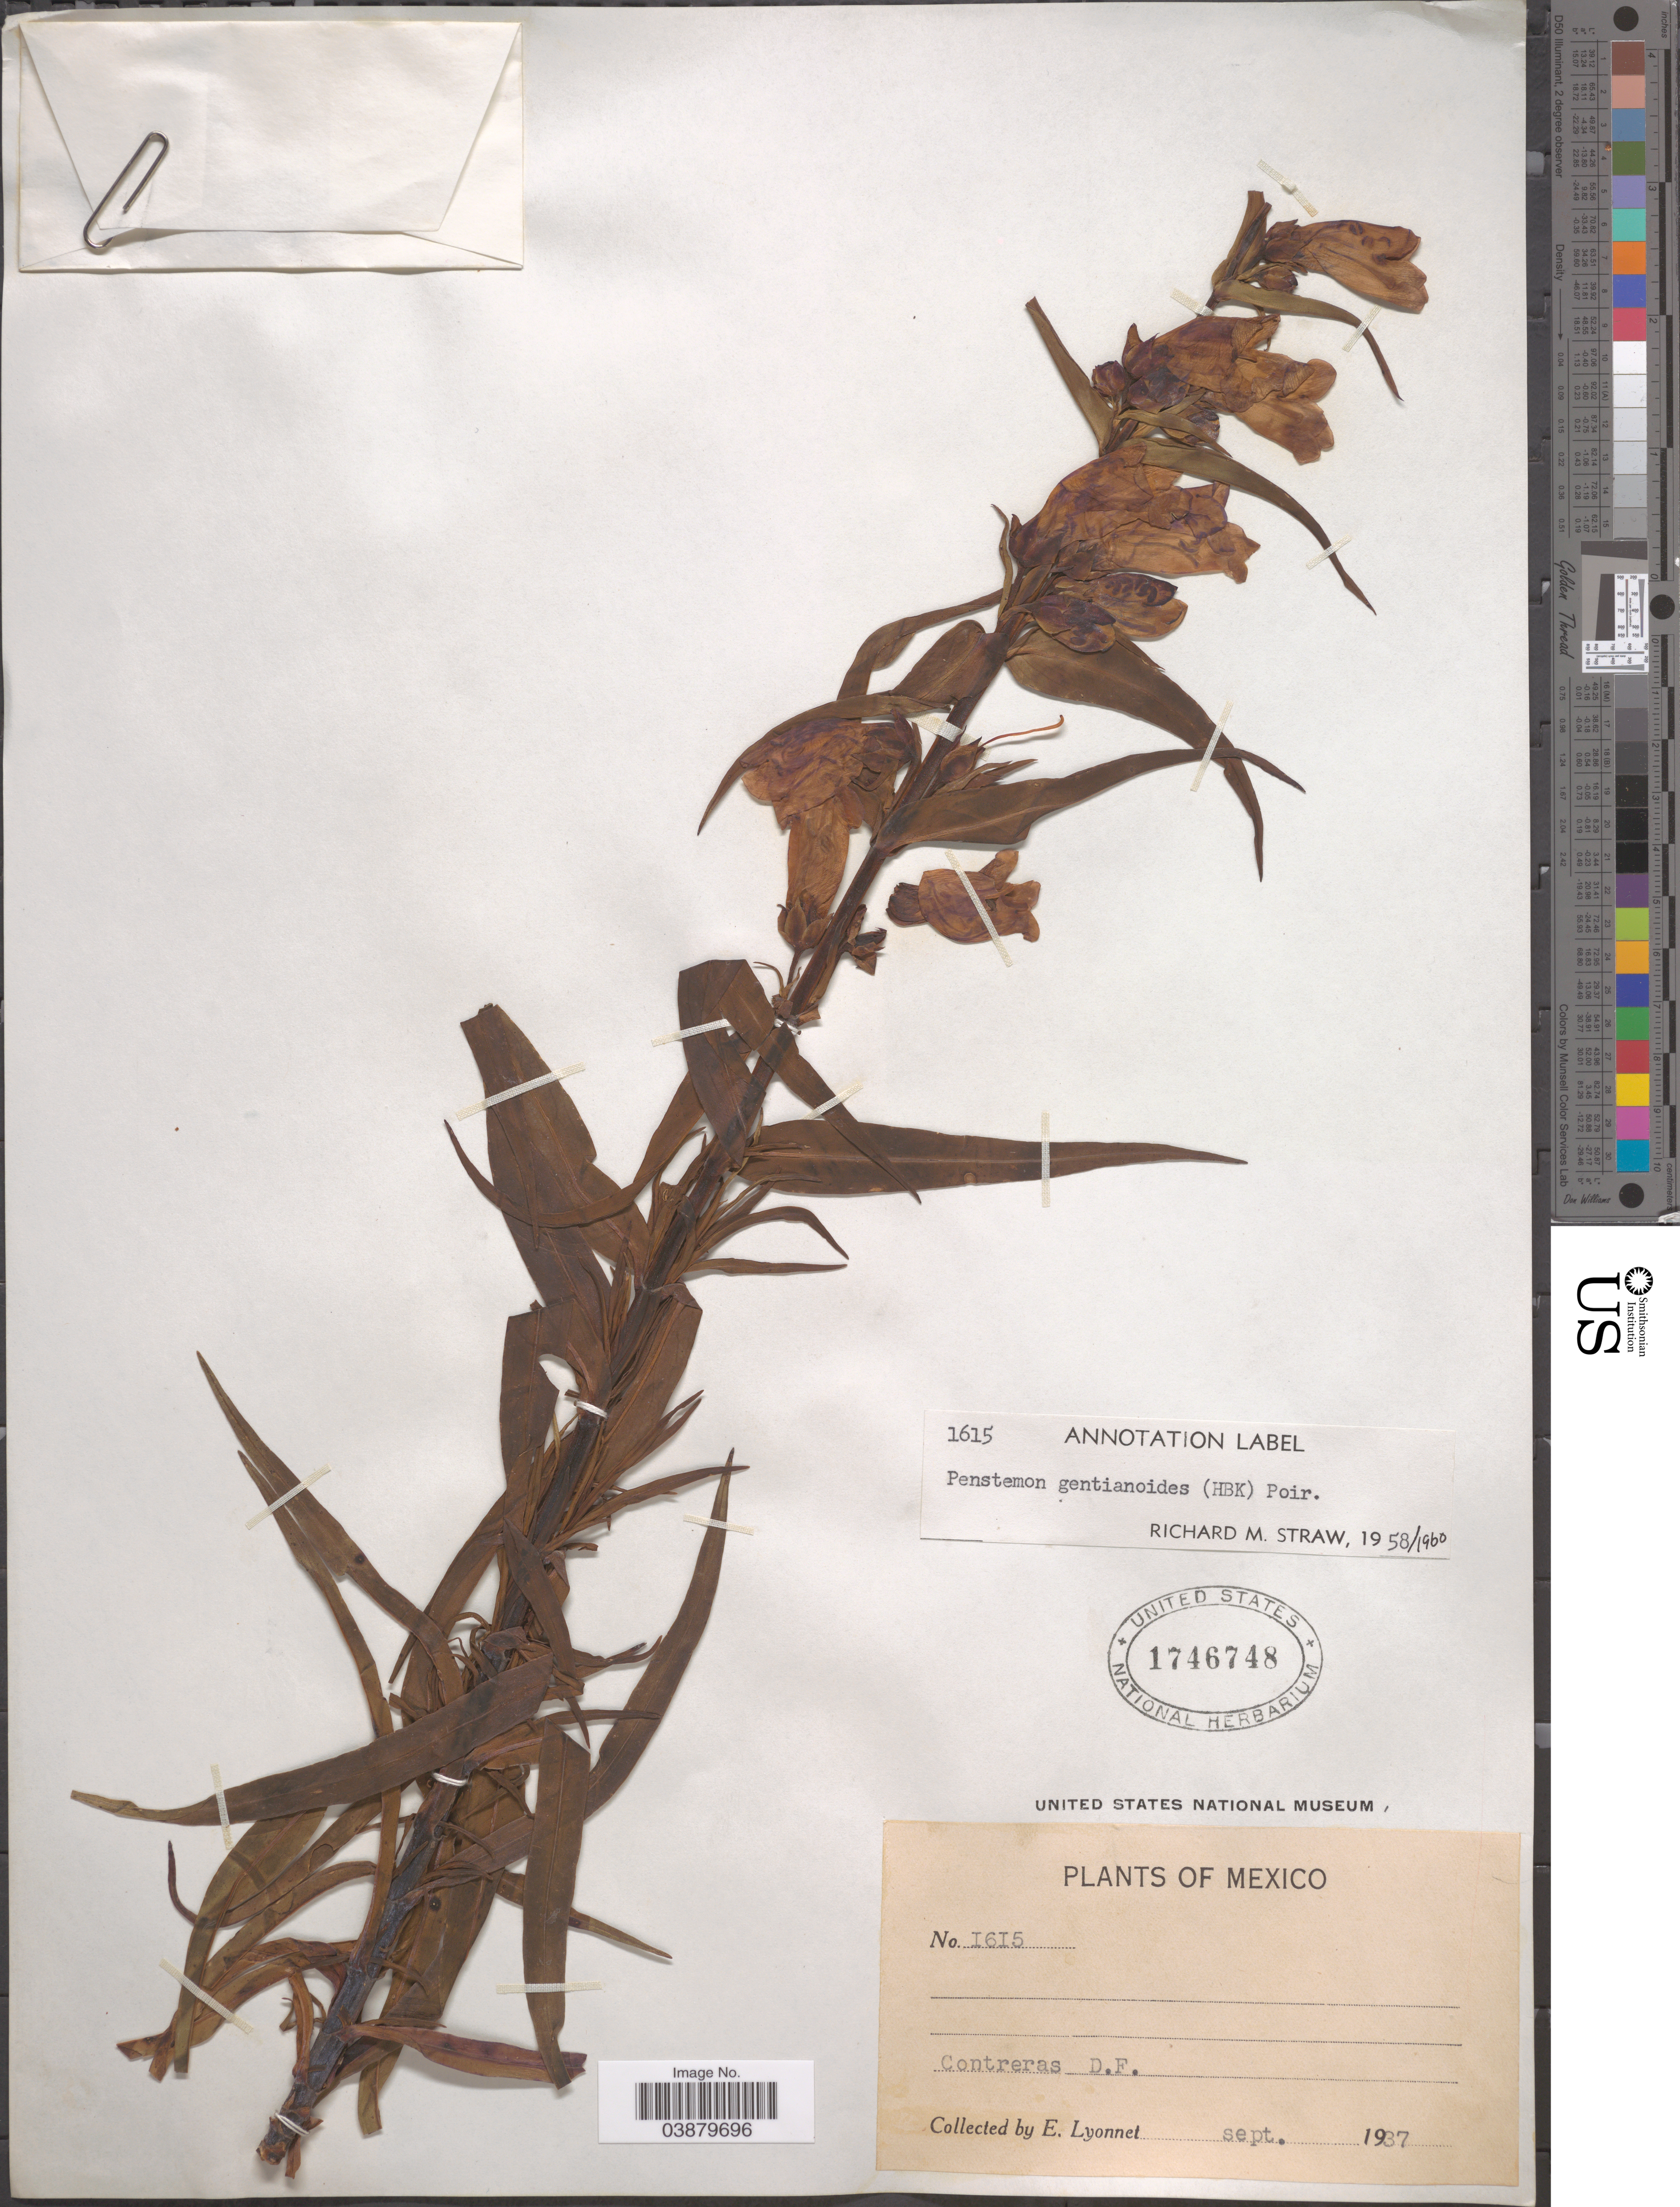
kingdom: Plantae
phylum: Tracheophyta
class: Magnoliopsida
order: Lamiales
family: Plantaginaceae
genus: Penstemon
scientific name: Penstemon gentianoides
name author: (Kunth) Poir.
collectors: E. Lyonnet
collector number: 1615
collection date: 1937-09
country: Mexico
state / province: Distrito Federal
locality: Contreras.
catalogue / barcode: US 1746748